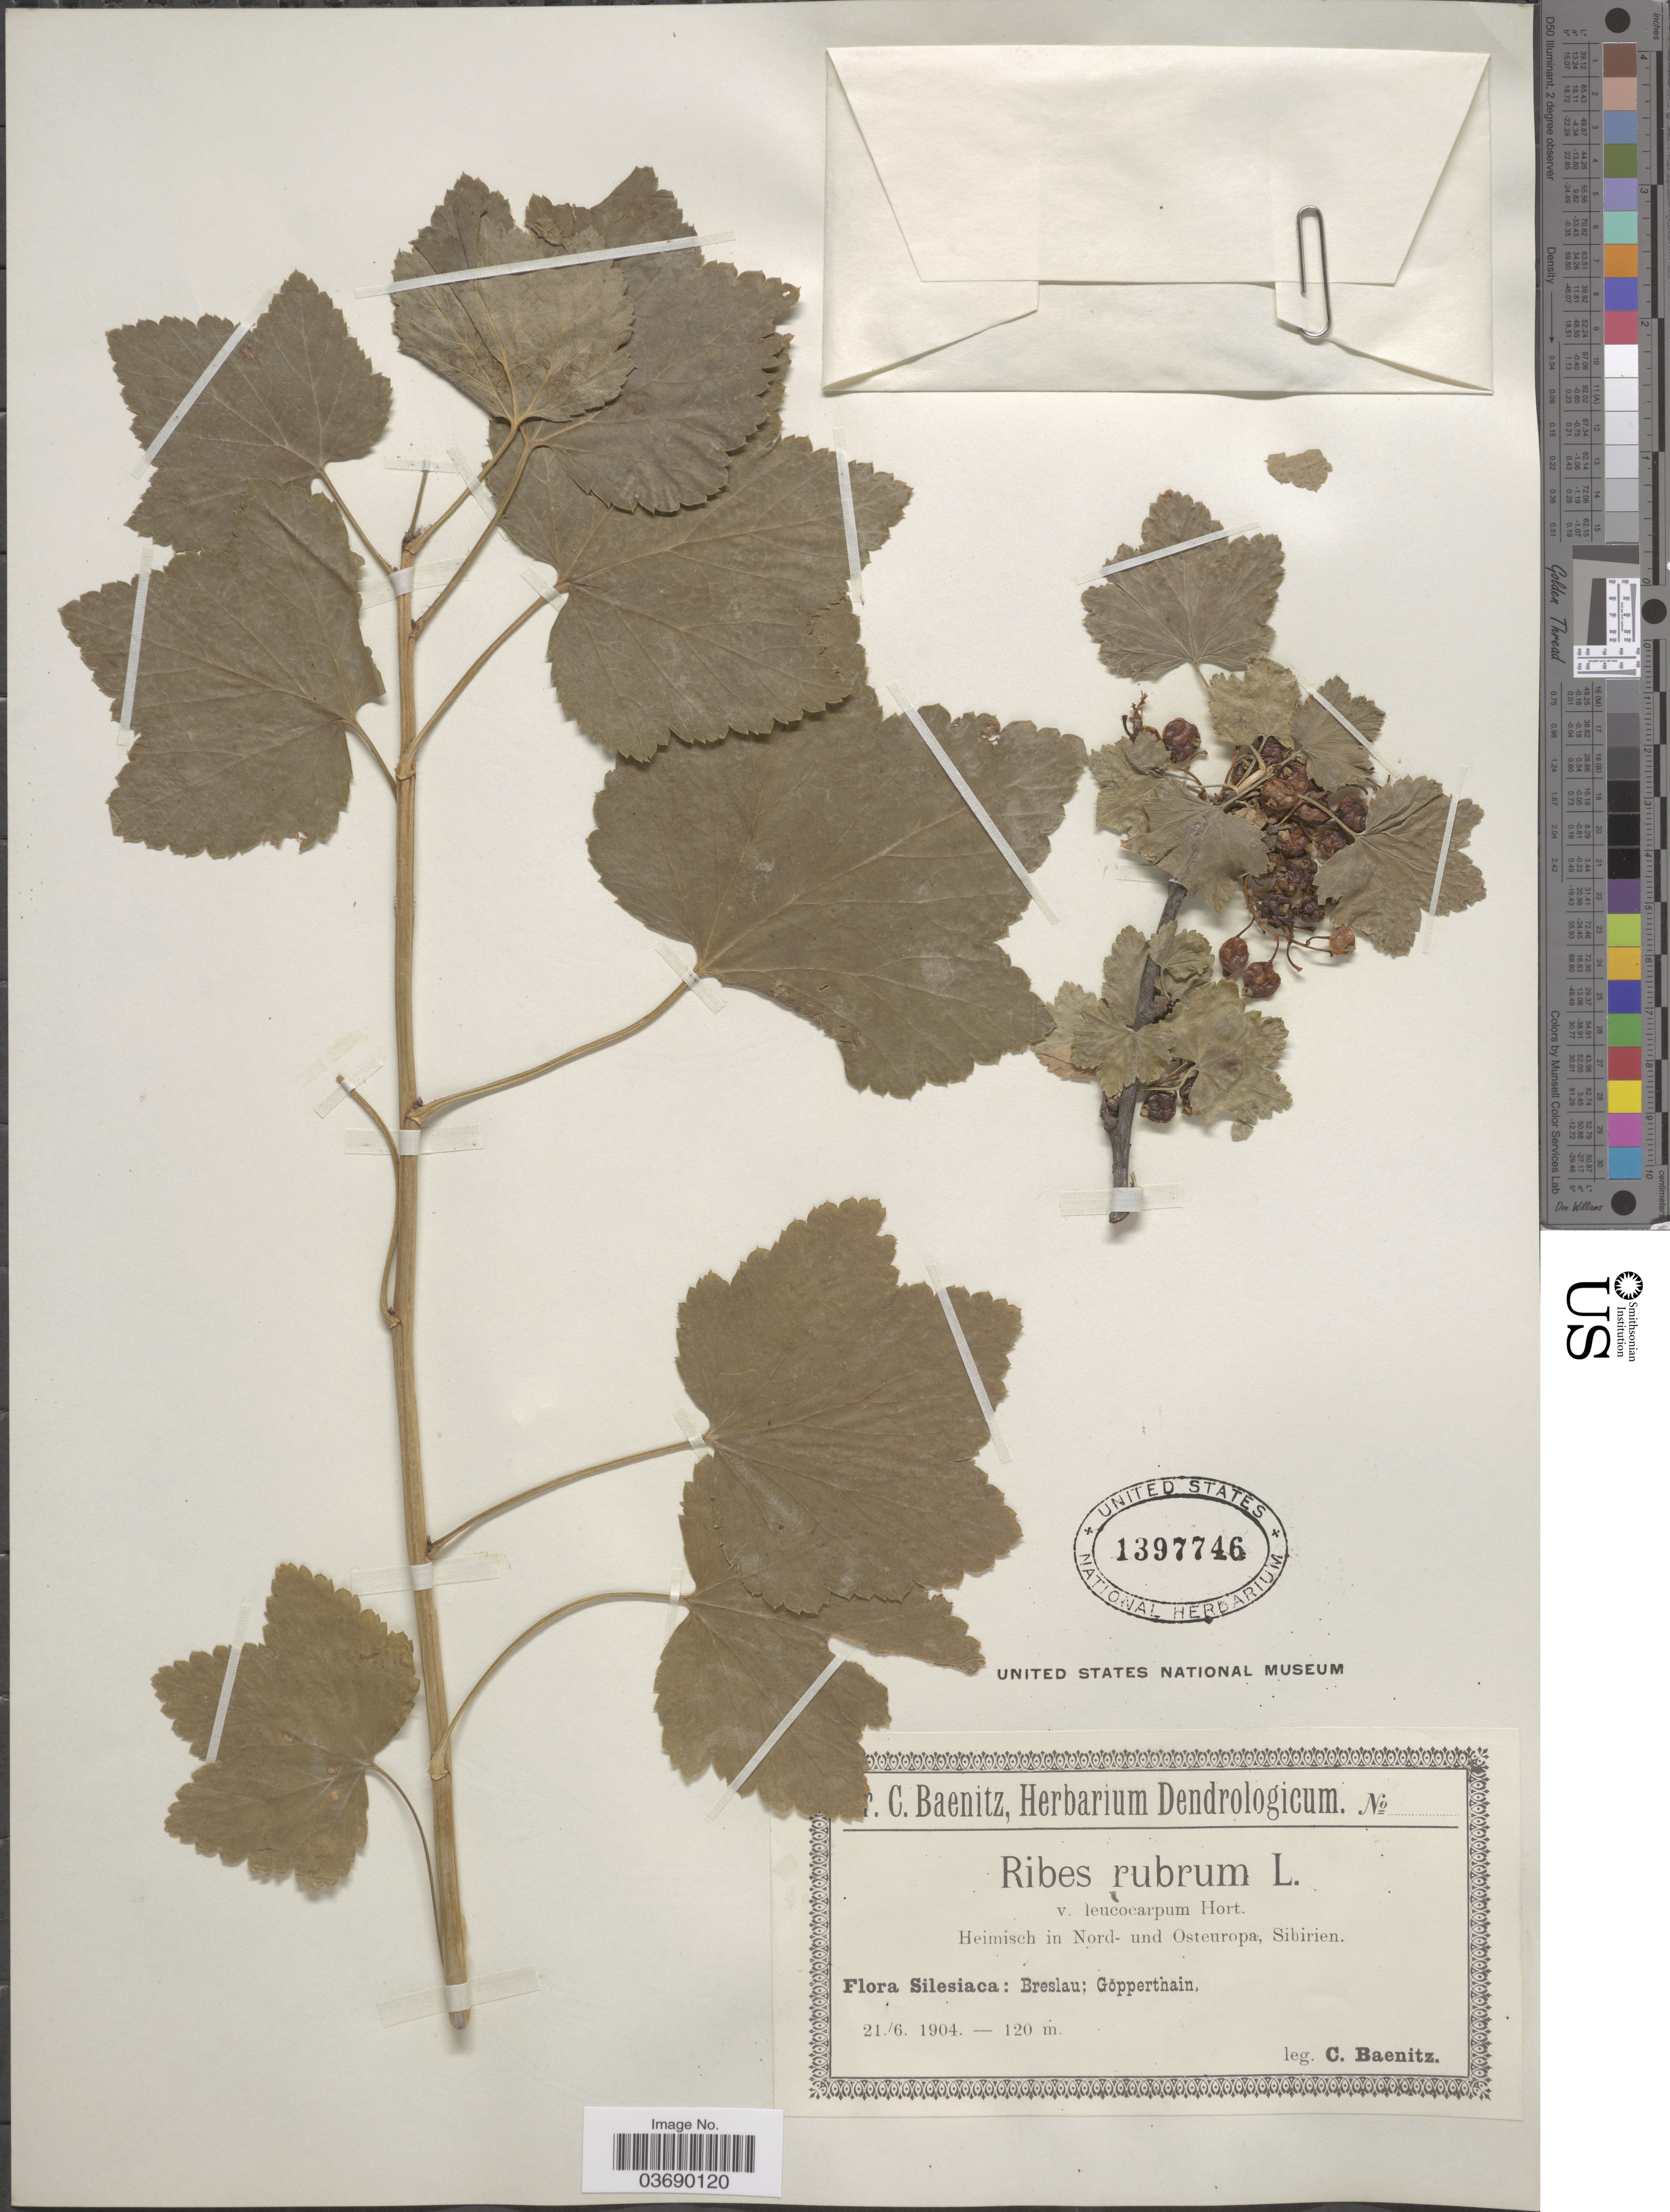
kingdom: Plantae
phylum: Tracheophyta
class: Magnoliopsida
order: Saxifragales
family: Grossulariaceae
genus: Ribes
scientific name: Ribes rubrum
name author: L.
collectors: C. G. Baenitz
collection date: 1904-06-21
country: Poland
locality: Silesiaca: Breslau; Göpperthain.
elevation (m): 120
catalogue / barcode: US 1397746